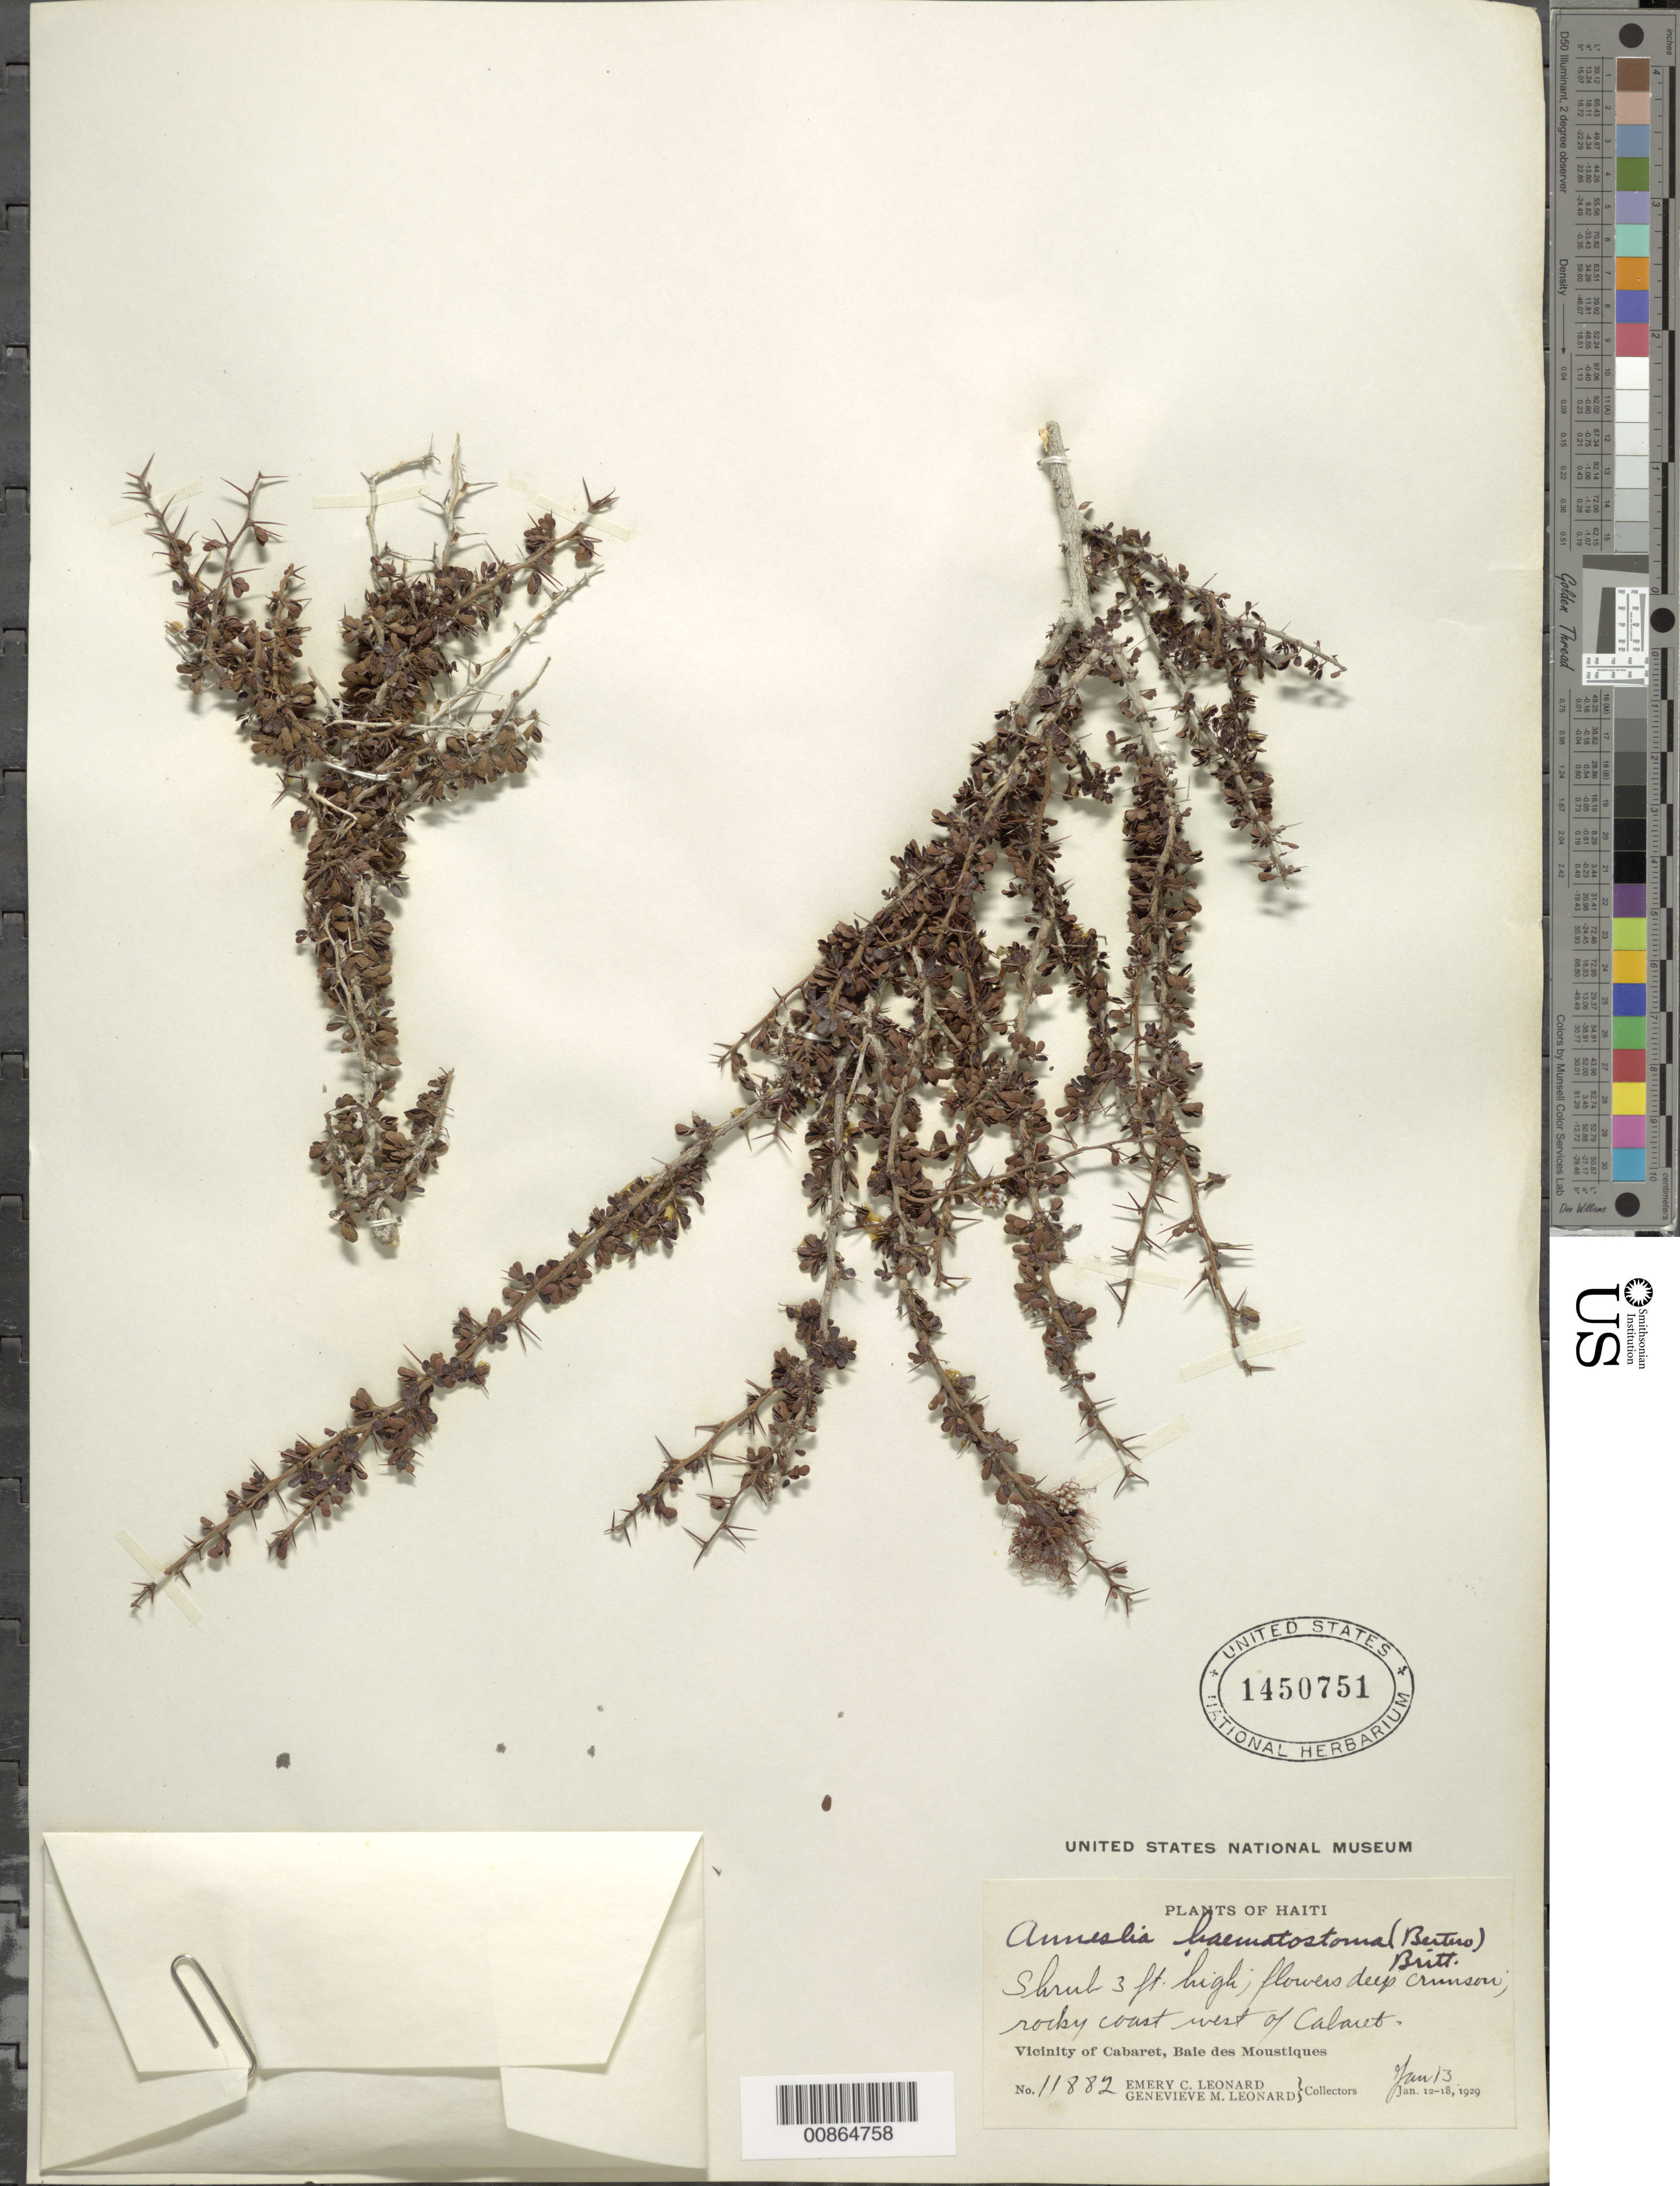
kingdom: Plantae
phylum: Tracheophyta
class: Magnoliopsida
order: Fabales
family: Fabaceae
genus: Calliandra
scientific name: Calliandra haematostoma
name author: (DC.) Urb.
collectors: E. C. Leonard & G. M. Leonard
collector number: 11882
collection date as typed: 13 Jan 1929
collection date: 1929-01-13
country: Haiti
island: Hispaniola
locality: Vicinity of Cabaret, Baie des Moustiques. West of Cabaret.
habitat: Rocky coast.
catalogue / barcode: US 1450751